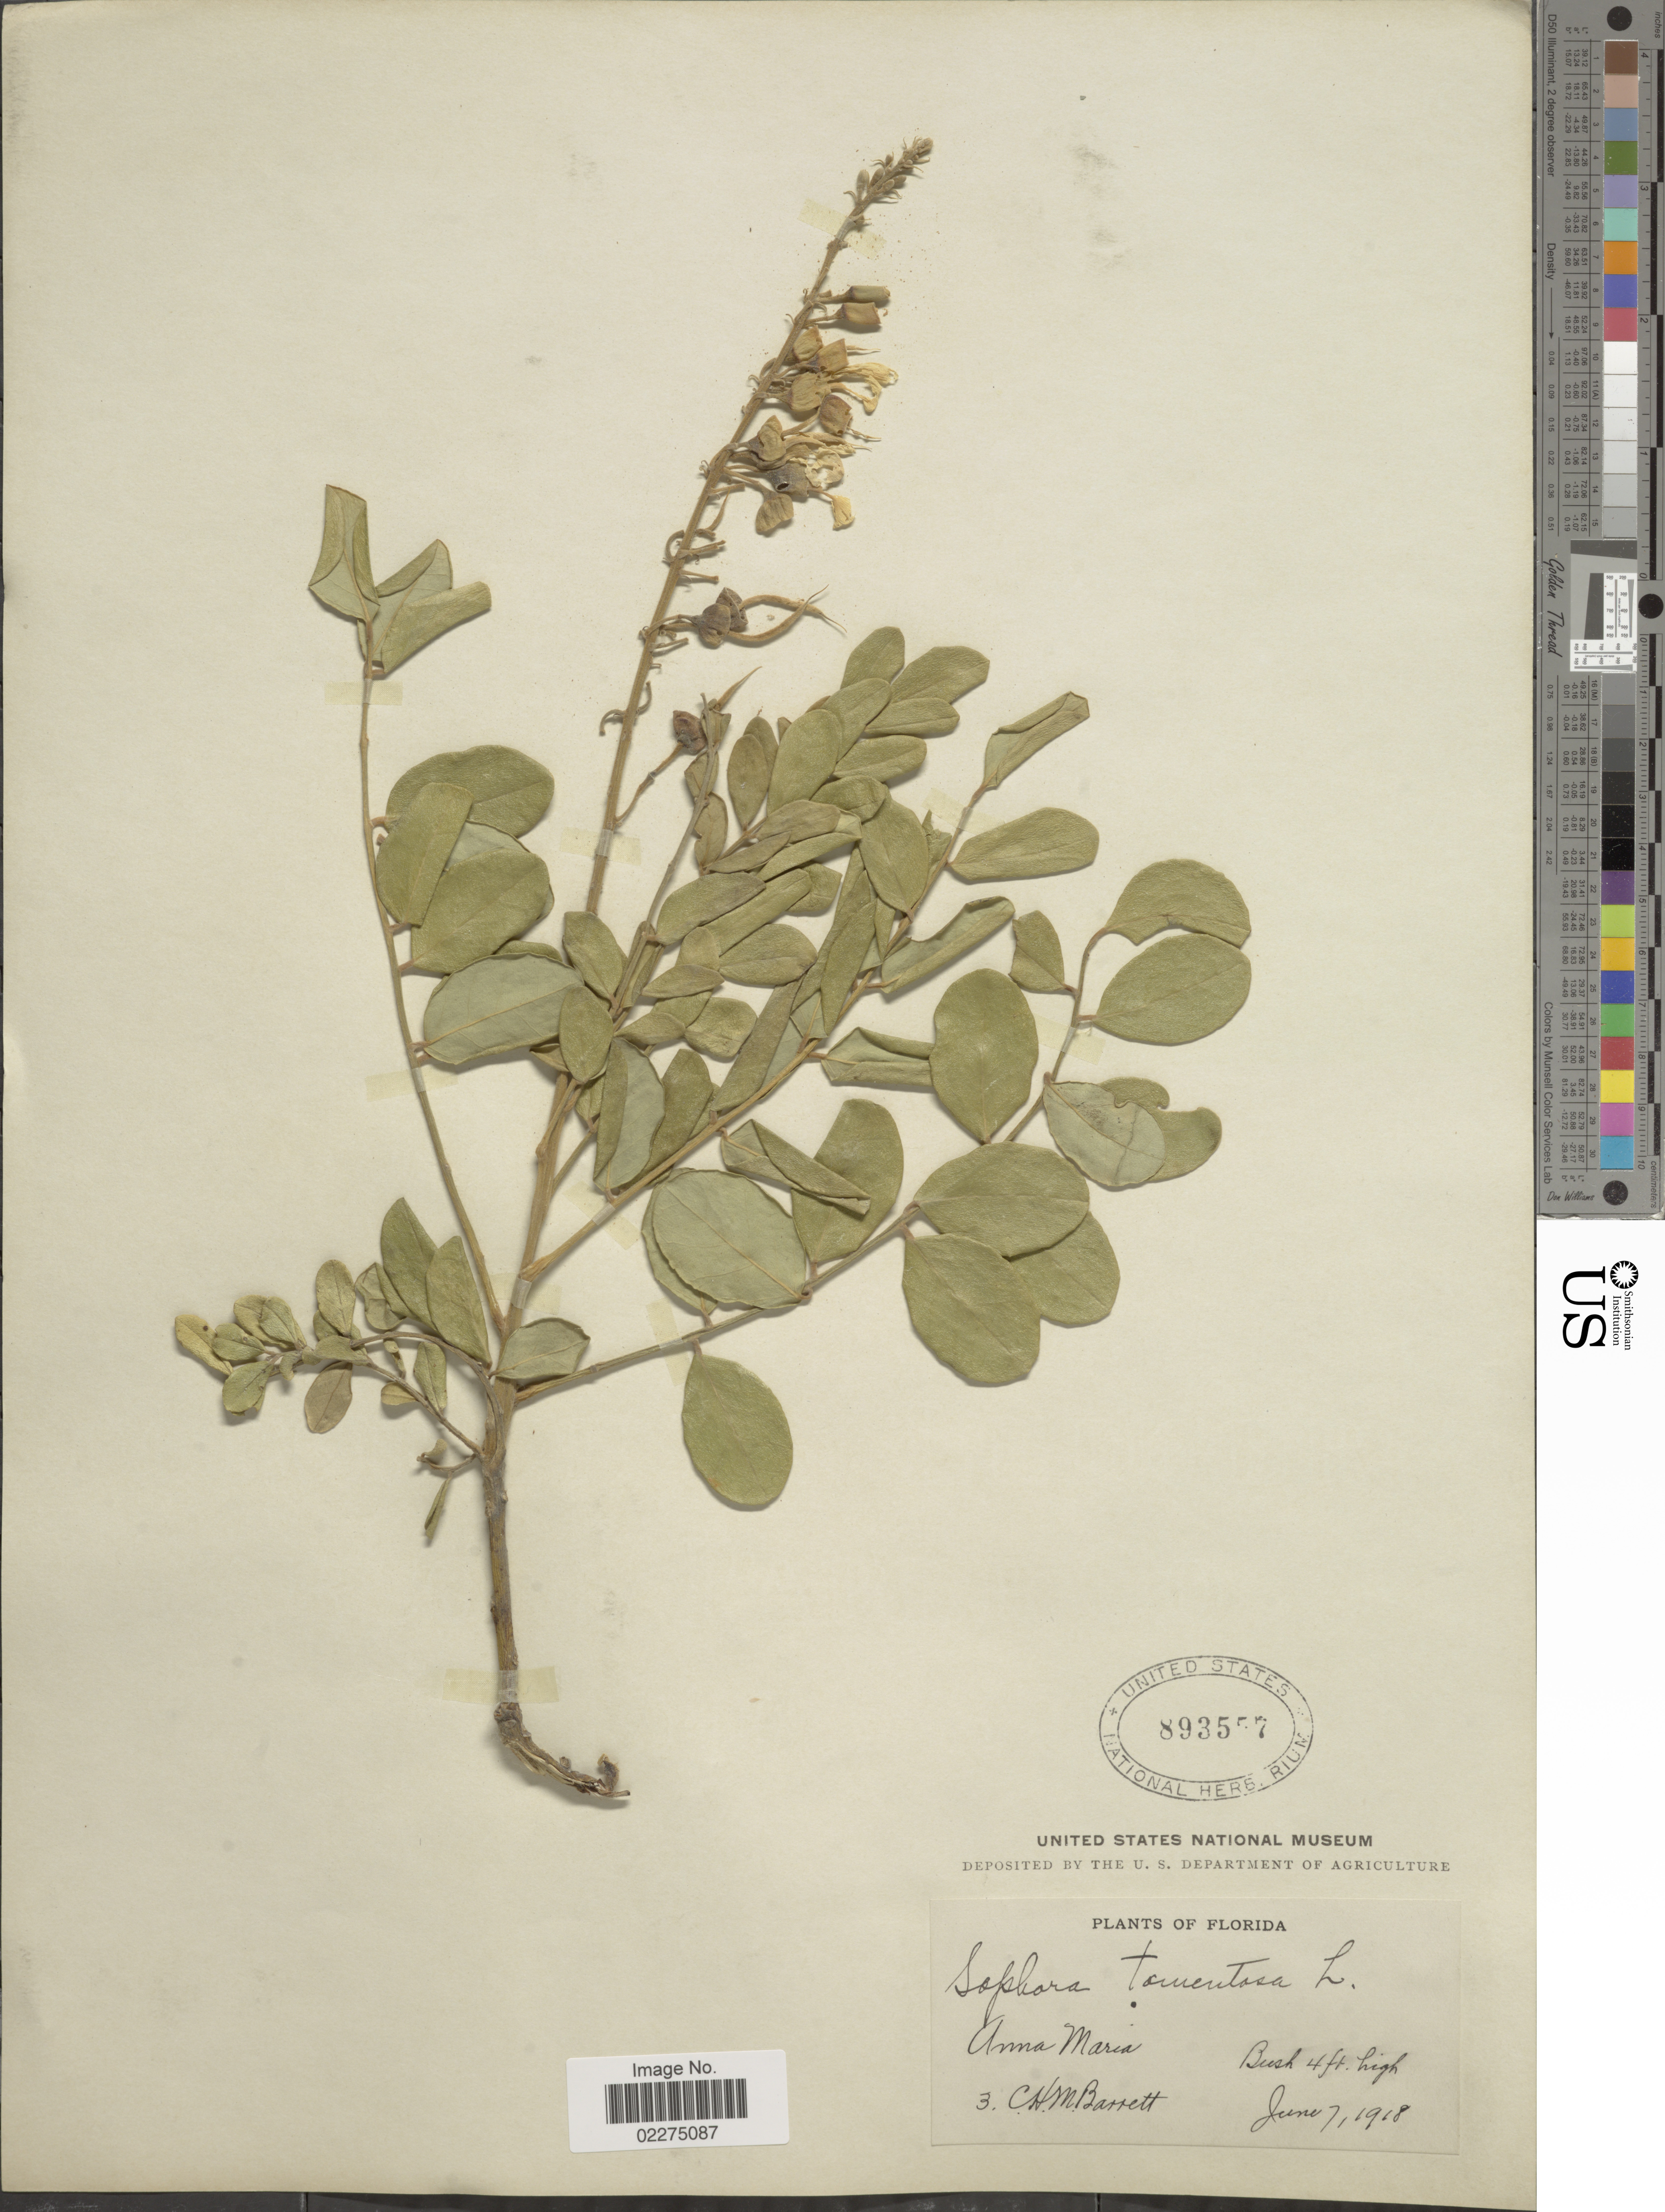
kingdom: Plantae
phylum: Tracheophyta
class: Magnoliopsida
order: Fabales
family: Fabaceae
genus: Sophora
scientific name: Sophora tomentosa var. truncata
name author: Torr. & A. Gray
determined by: Strong, Mark T., (BOT), Smithsonian Institution - National Museum of Natural History (UNITED STATES)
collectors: C. Barrett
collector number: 3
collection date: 1918-06-07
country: United States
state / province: Florida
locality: Anna Maria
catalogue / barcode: US 893557